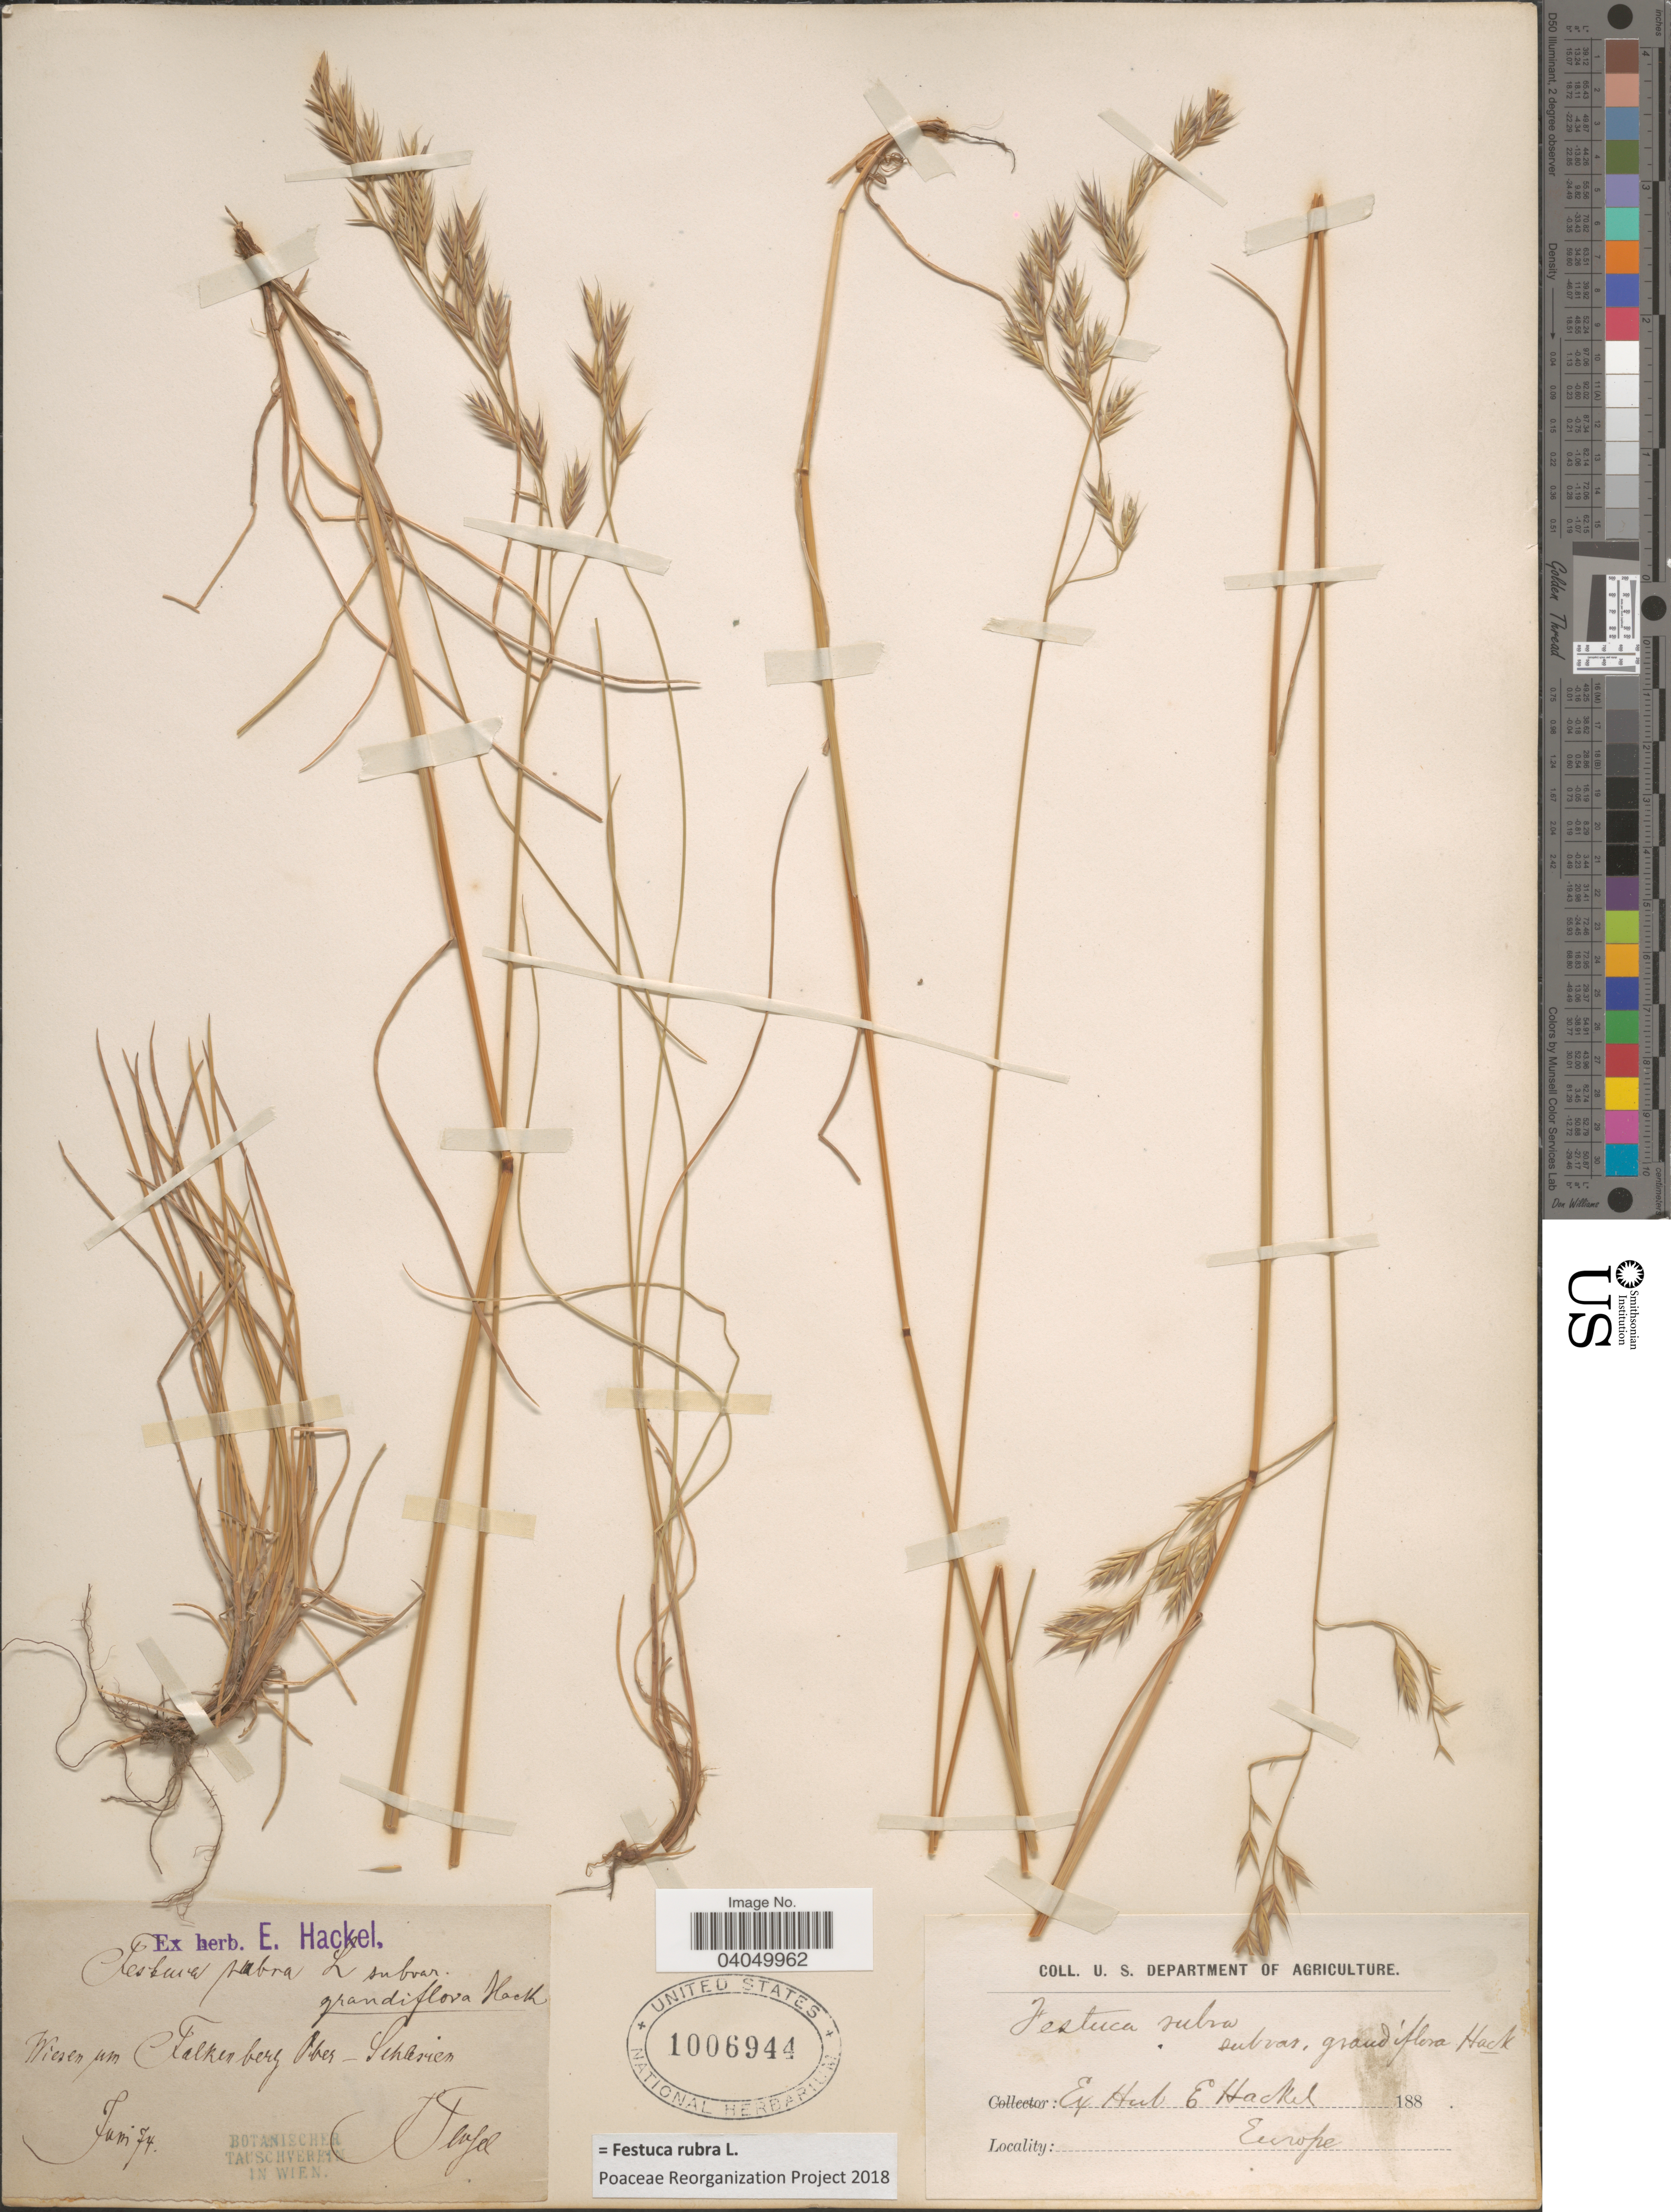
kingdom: Plantae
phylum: Tracheophyta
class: Liliopsida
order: Poales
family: Poaceae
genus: Festuca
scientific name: Festuca rubra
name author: L.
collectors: J. Plofel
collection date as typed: Transcribed d/m/y: /6/74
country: Sweden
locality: Europe. Wiesen um Falkenberg Ober - Schlesien.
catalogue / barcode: US 1006944